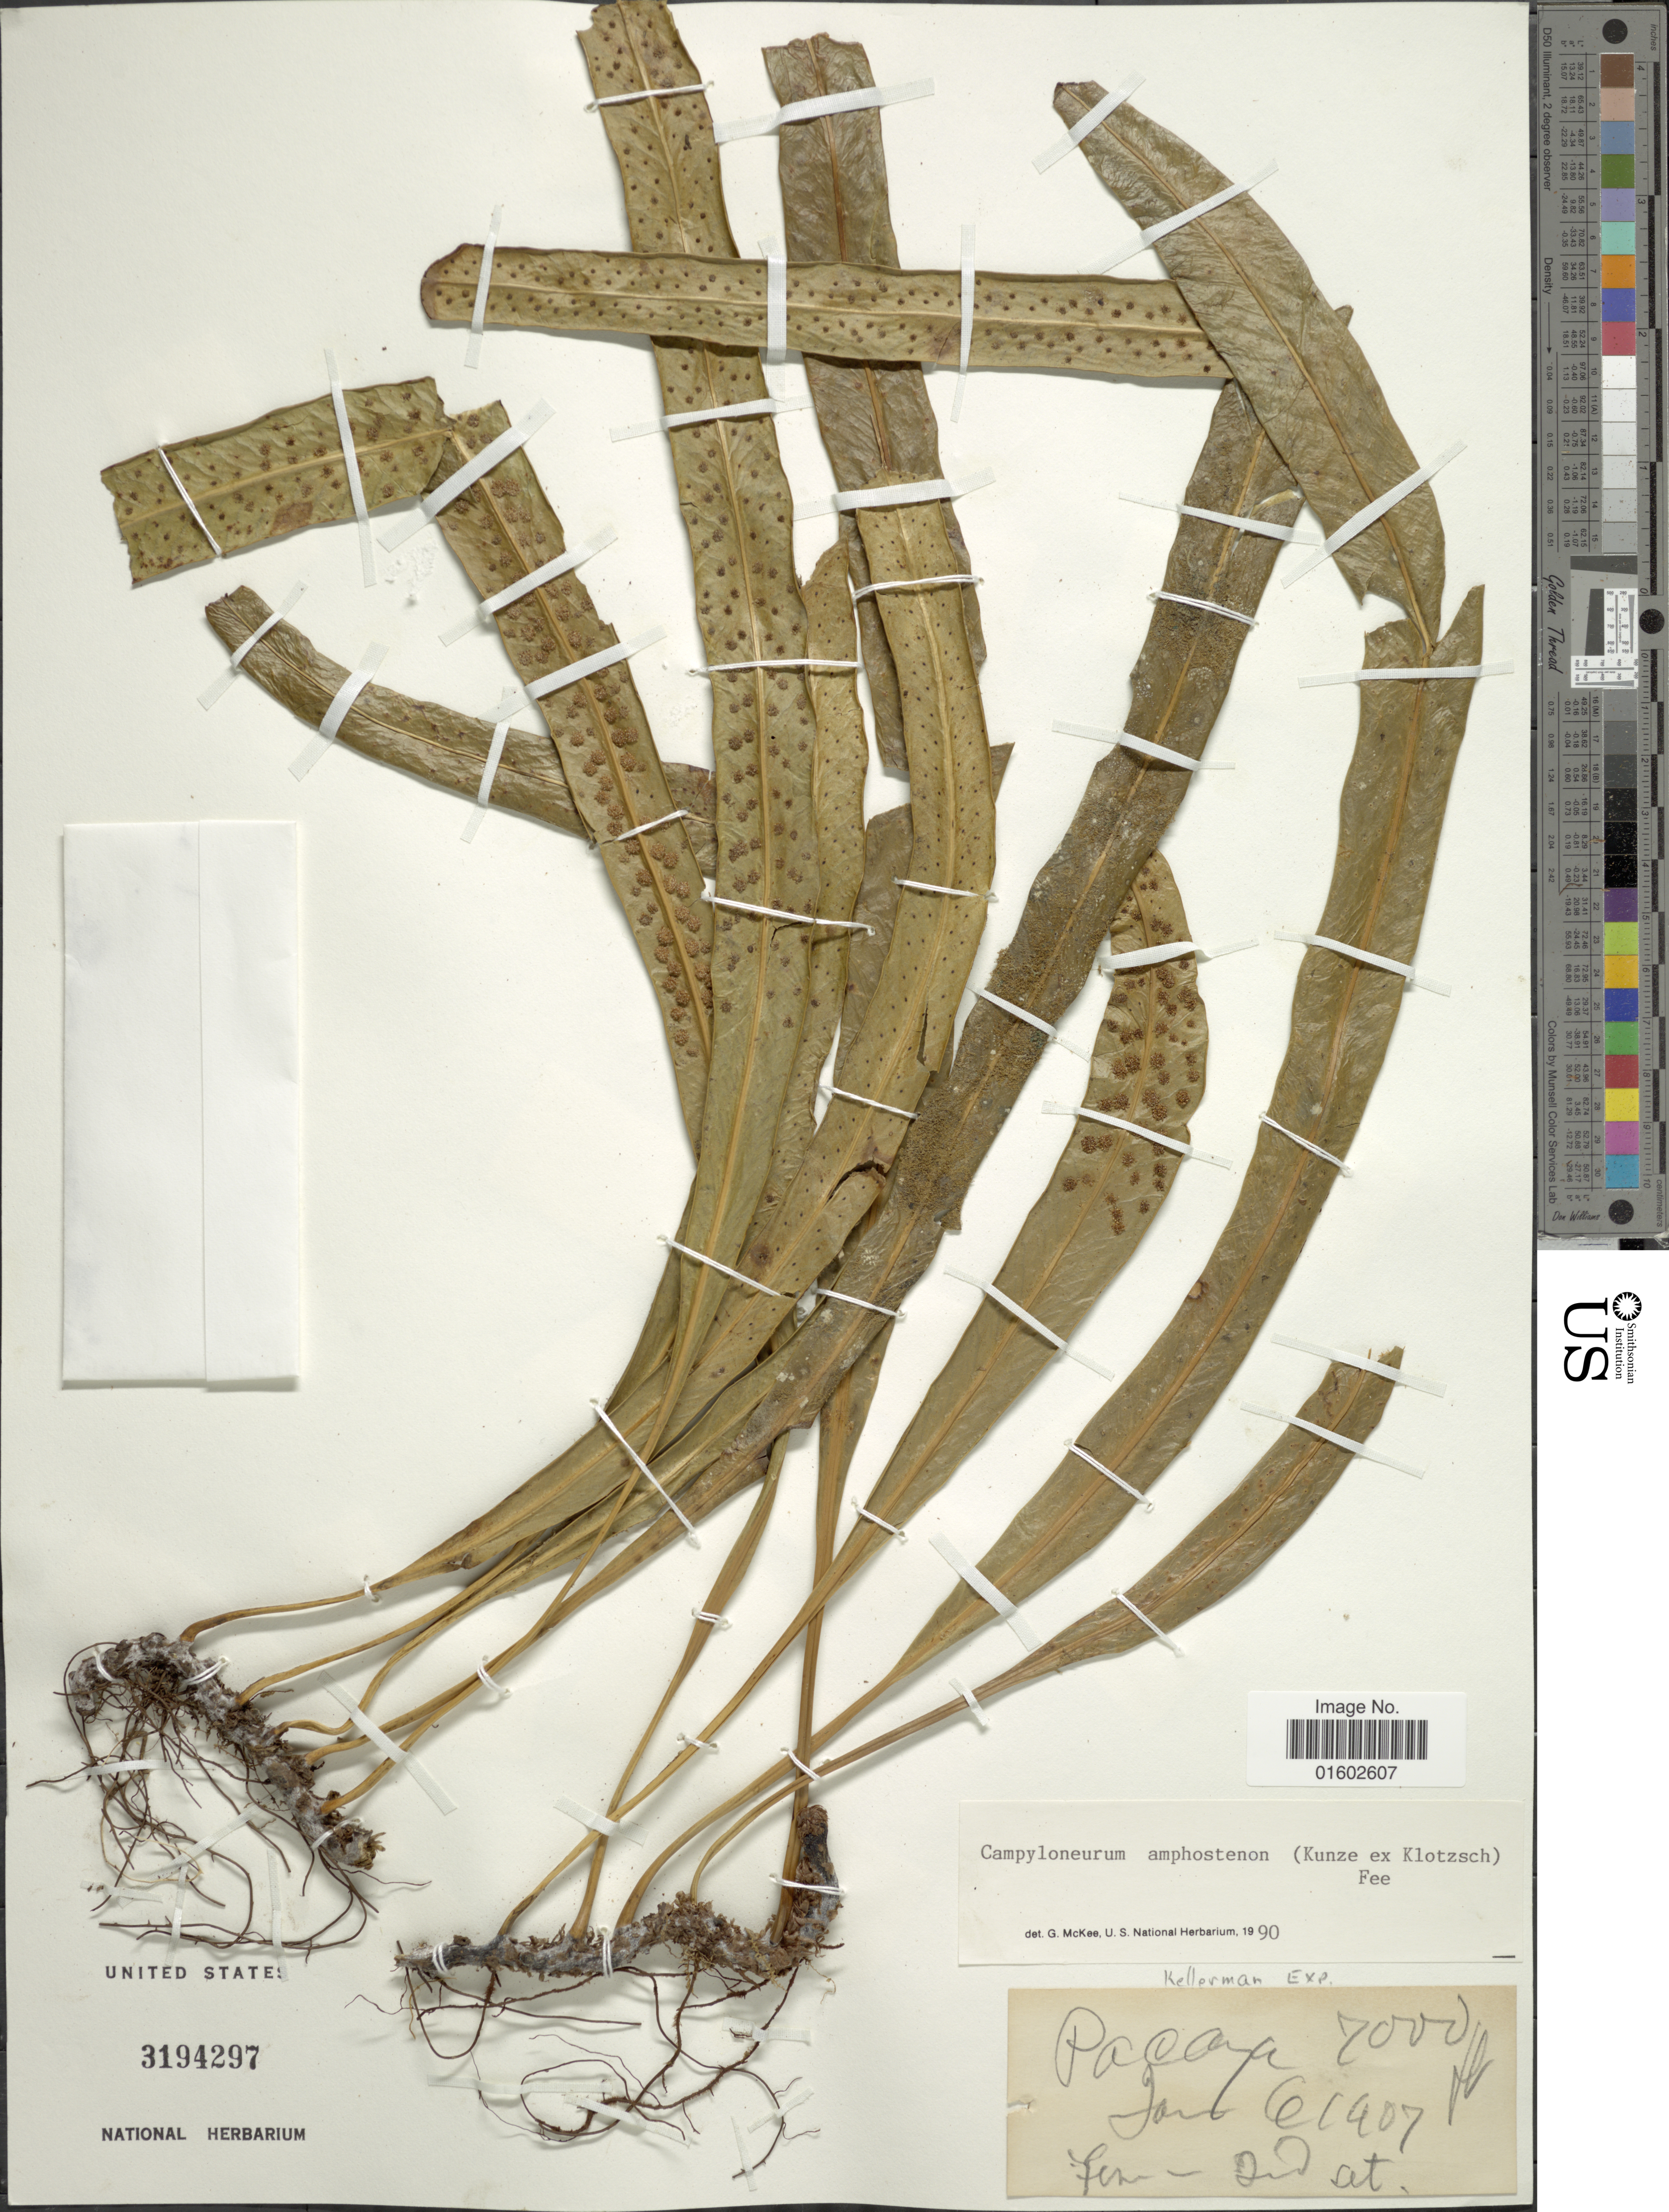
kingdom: Plantae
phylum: Tracheophyta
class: Polypodiopsida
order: Polypodiales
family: Polypodiaceae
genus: Campyloneurum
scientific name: Campyloneurum amphostenon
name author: (Kunze ex Klotzsch) Fée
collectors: -. Kellerman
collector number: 7000*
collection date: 1907-01-06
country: Guatemala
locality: Pacaya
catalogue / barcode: US 3194297